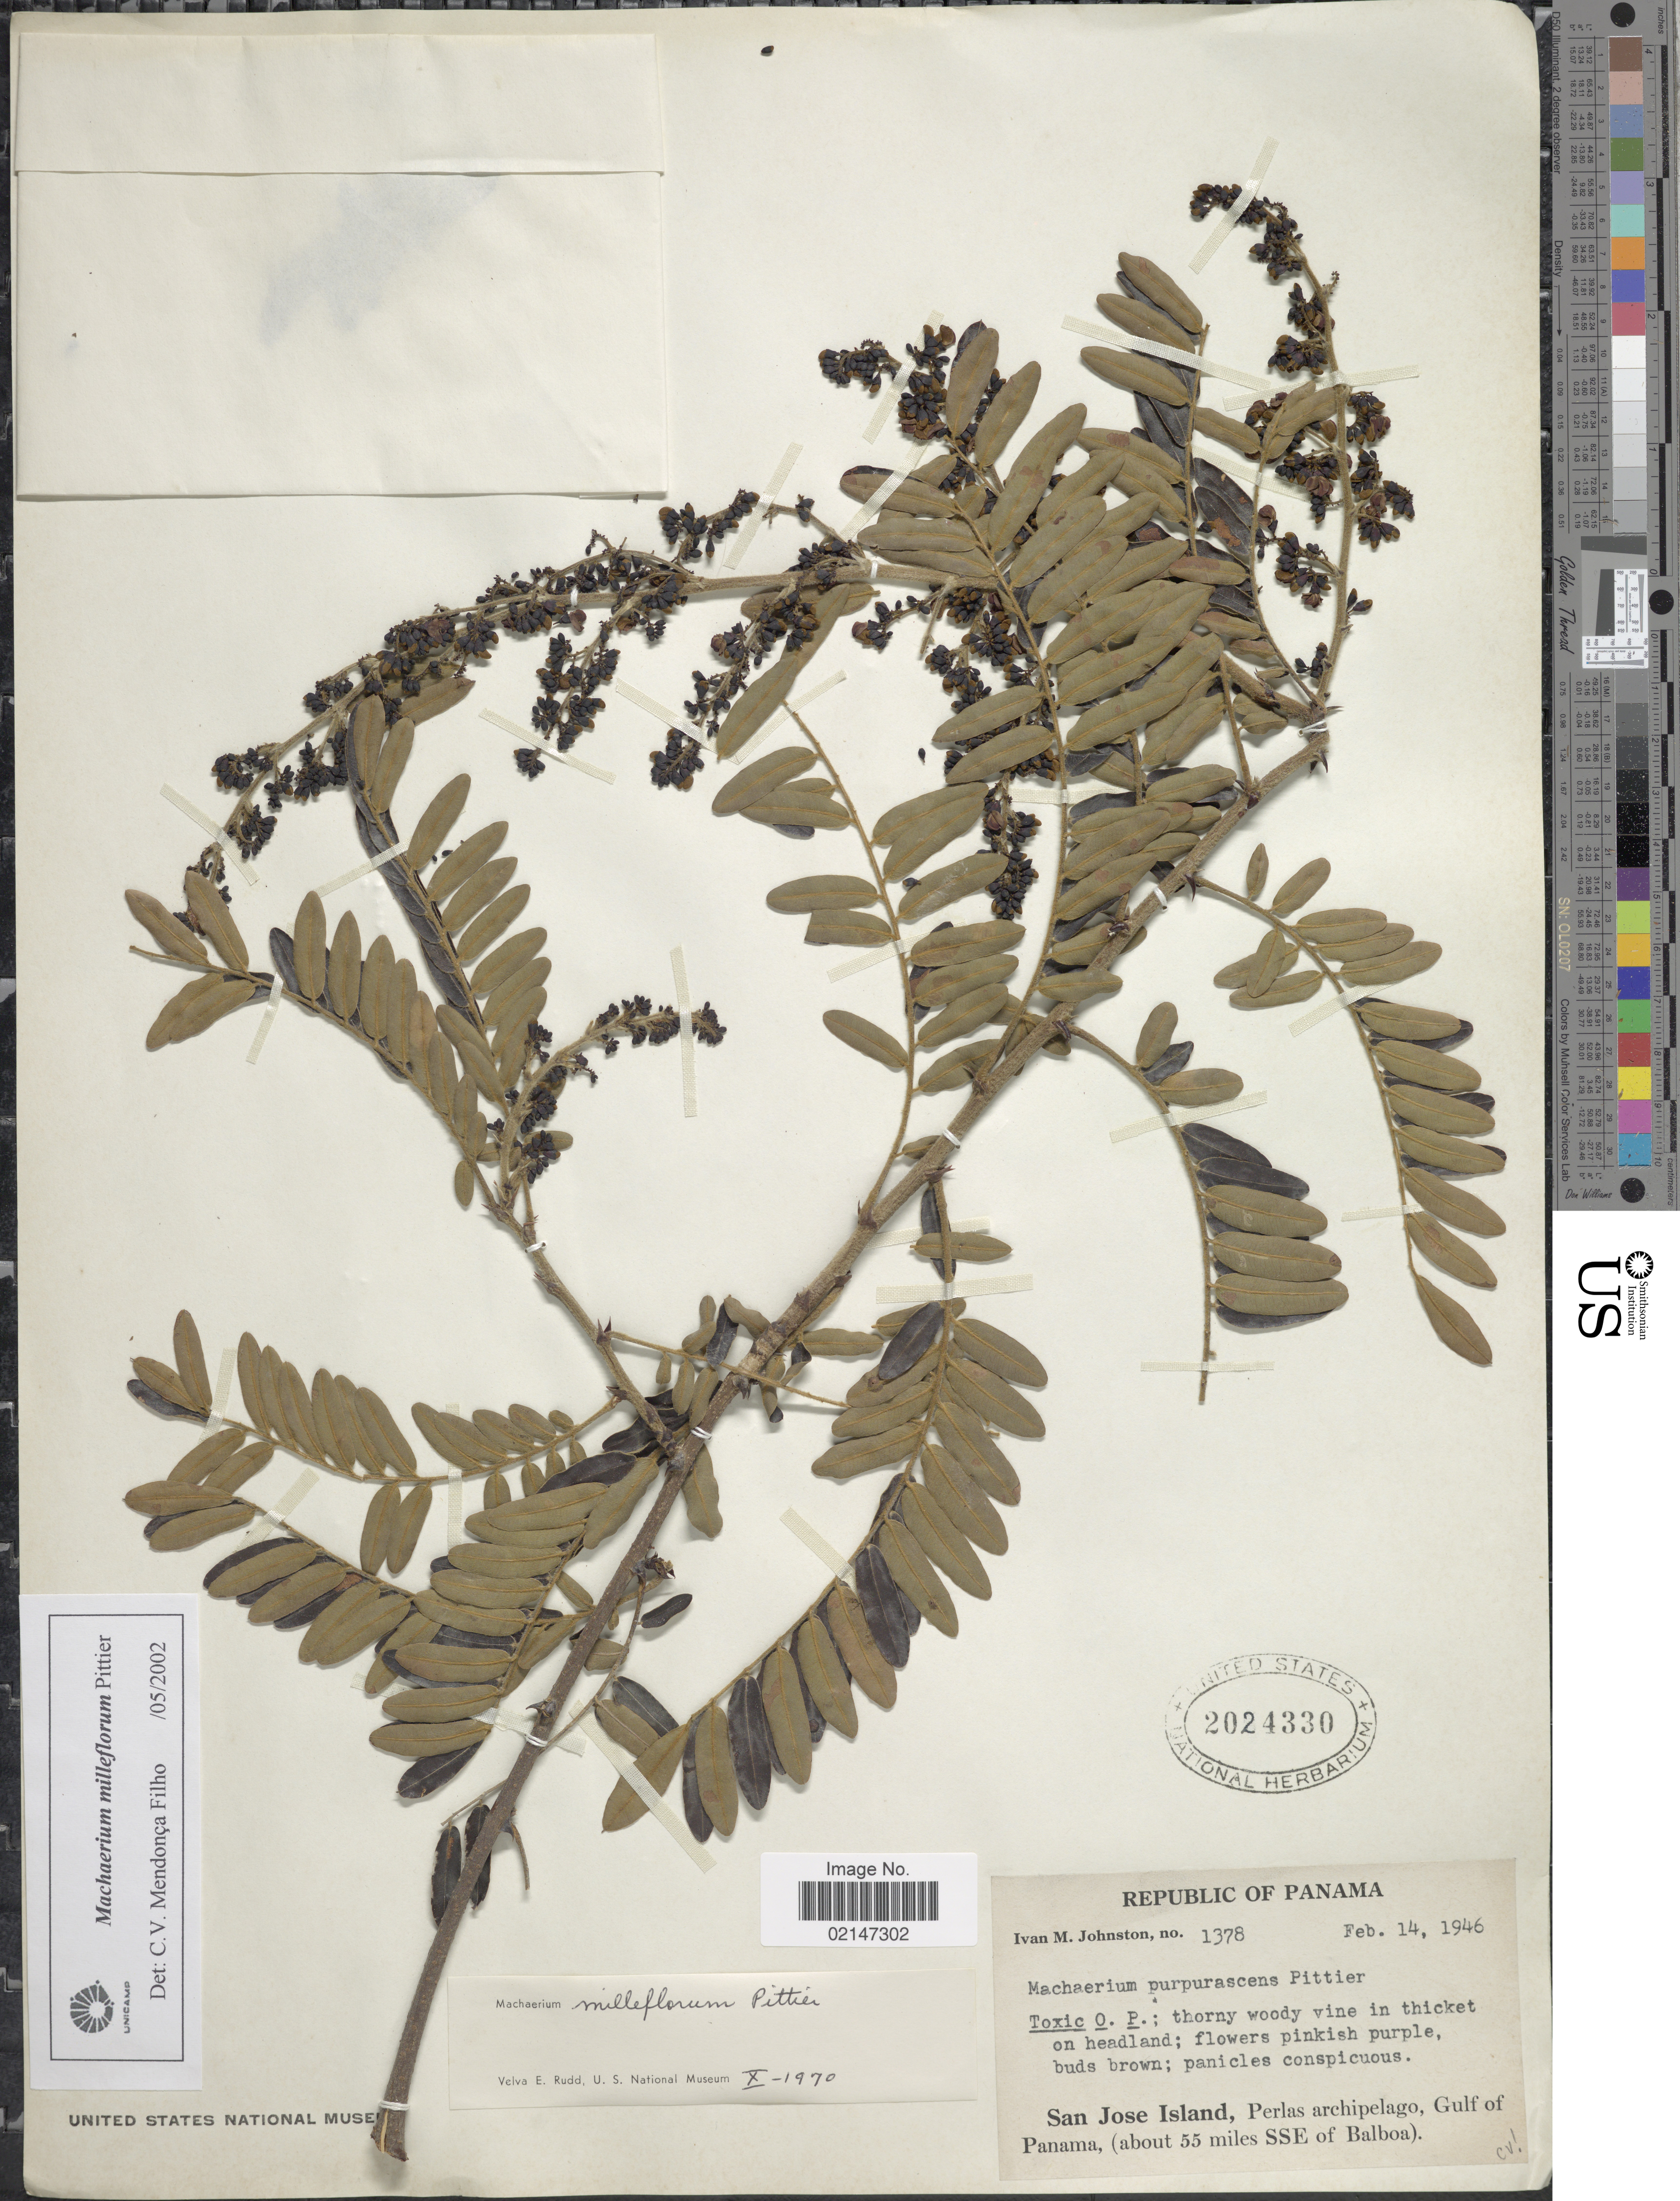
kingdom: Plantae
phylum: Tracheophyta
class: Magnoliopsida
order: Fabales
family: Fabaceae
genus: Machaerium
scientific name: Machaerium milleflorum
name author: Pittier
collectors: I.M. Johnston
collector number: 1378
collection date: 1946-02-14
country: Panama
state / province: Panamá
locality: San Jose Island, Perlas archipelago, Gulf of Panama, (about 55 miles SSE of Balboa)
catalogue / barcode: US 2024330